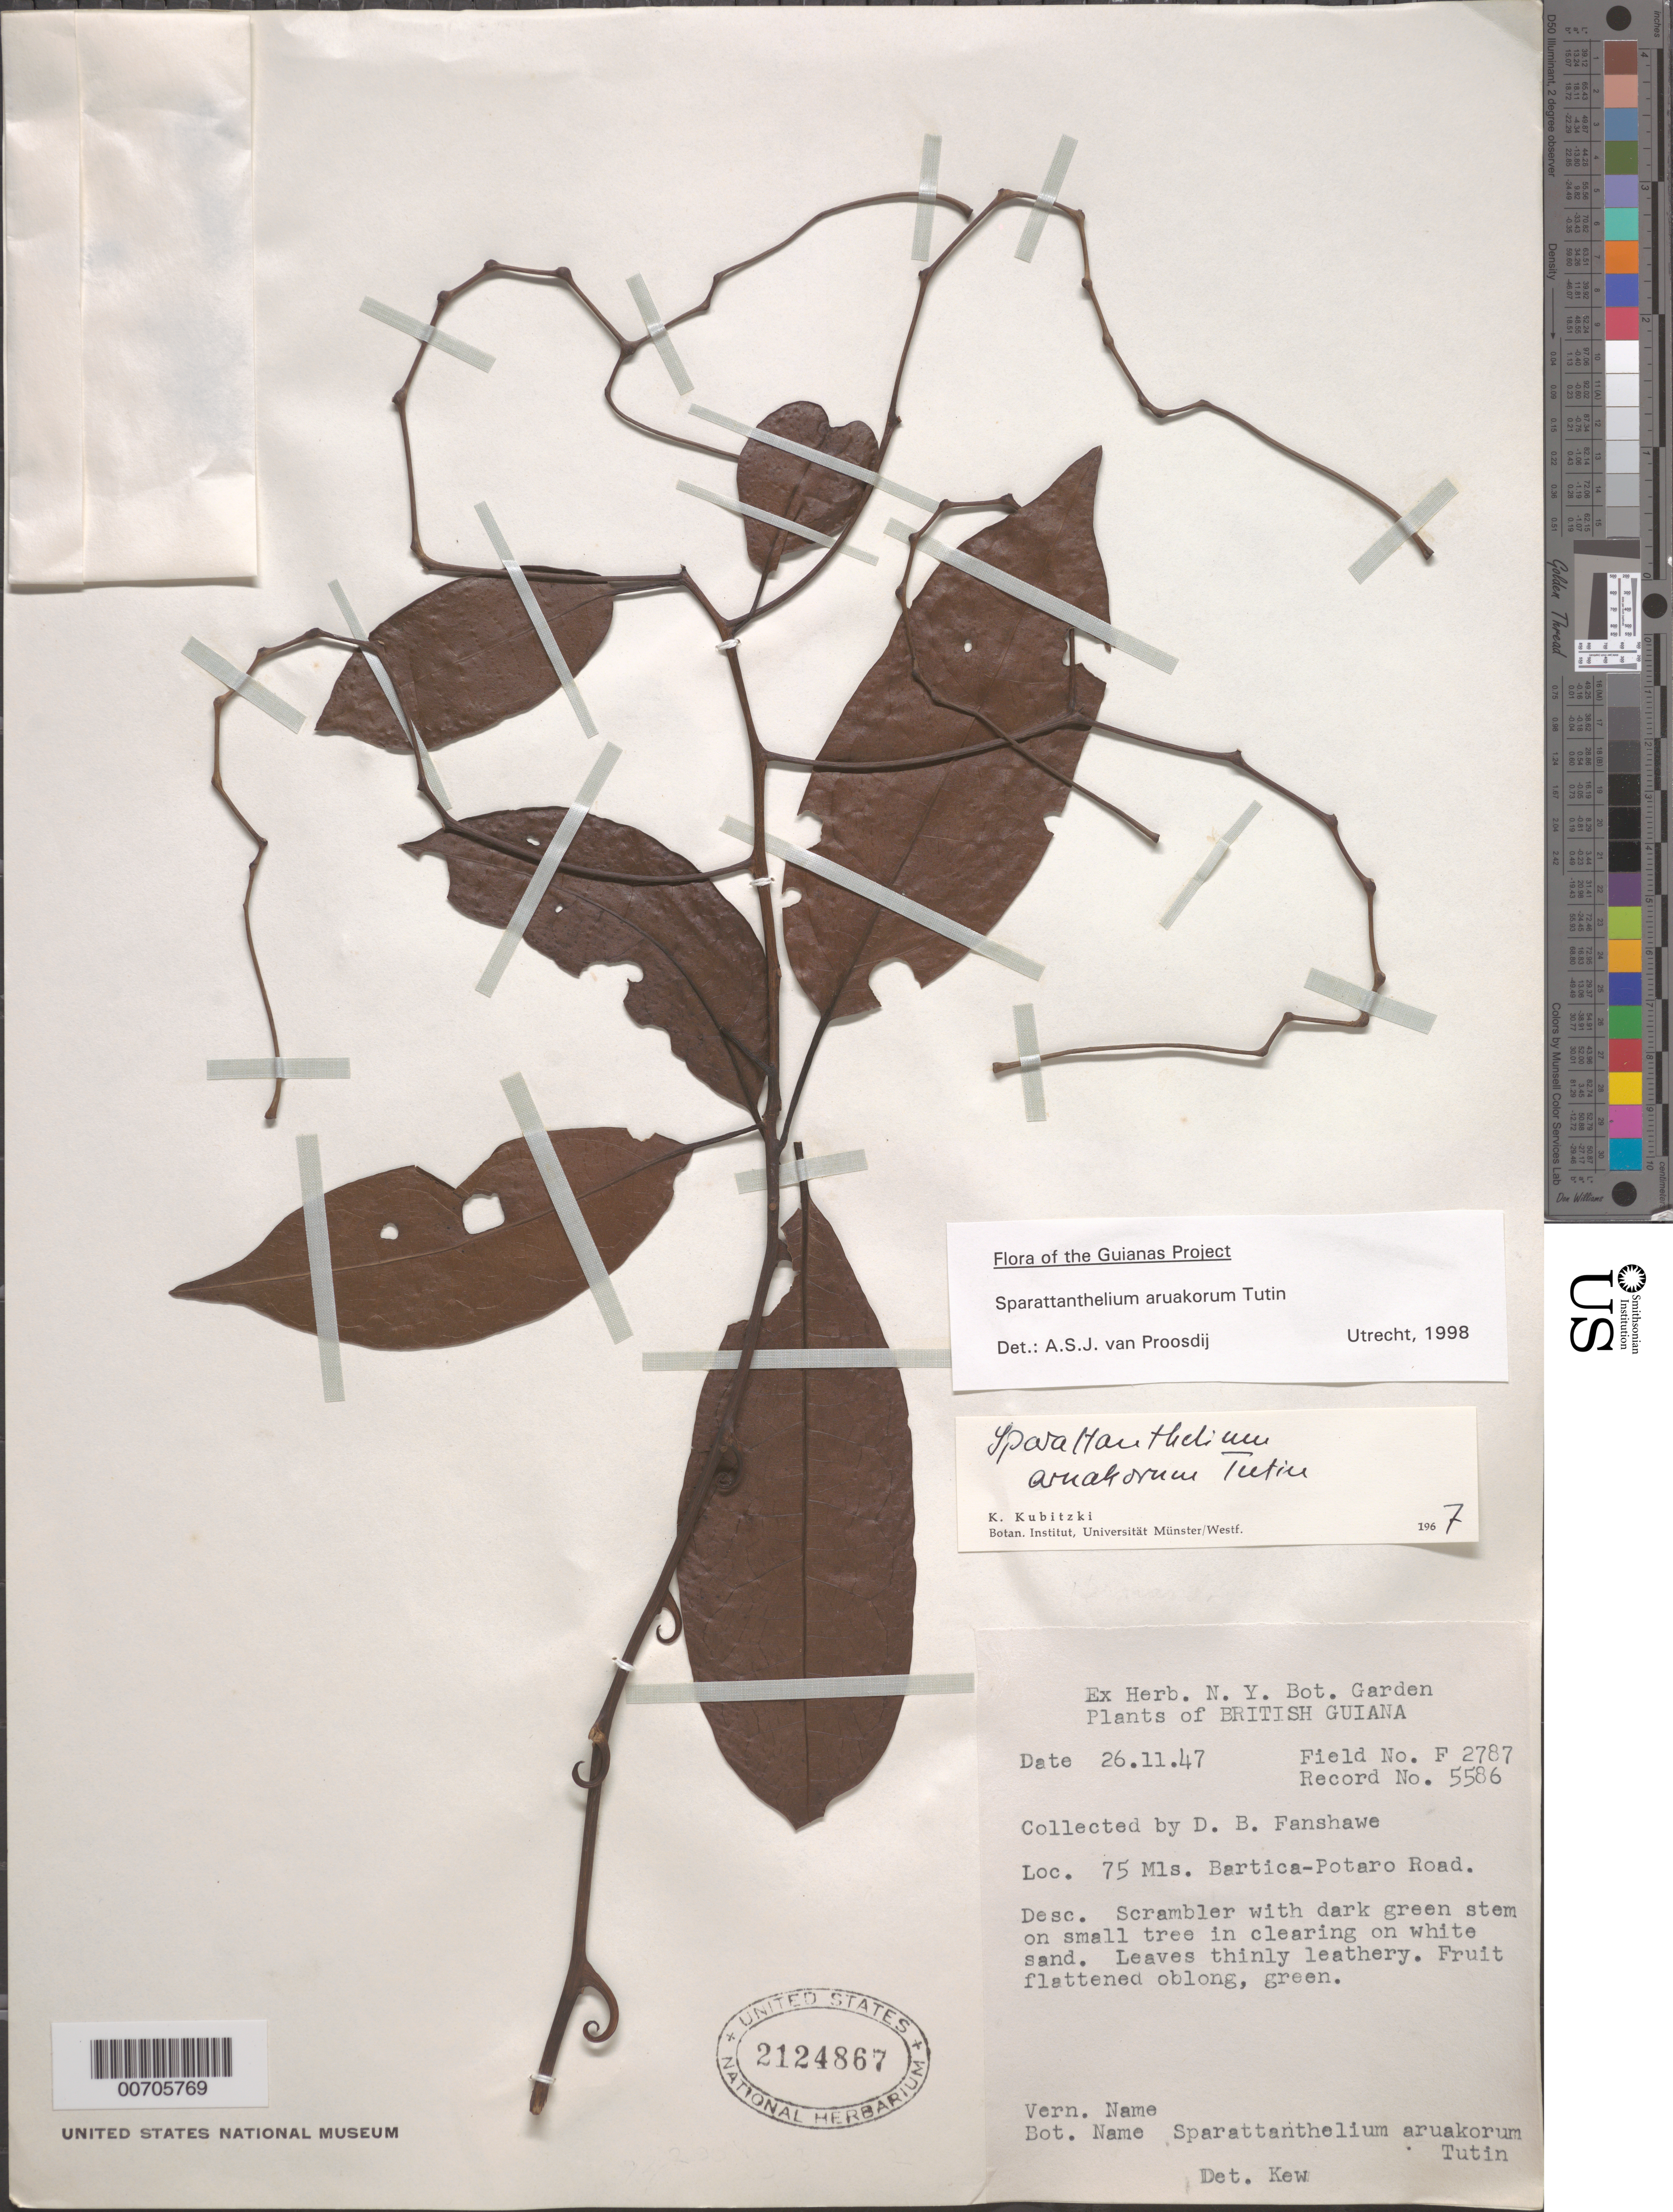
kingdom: Plantae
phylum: Tracheophyta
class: Magnoliopsida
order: Laurales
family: Hernandiaceae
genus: Sparattanthelium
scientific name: Sparattanthelium aruakorum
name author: Tutin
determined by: Proosdij, A. S. J. van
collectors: D. B. Fanshawe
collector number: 5586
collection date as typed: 26-Nov-47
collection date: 1947-11-26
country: Guyana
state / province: Cuyuni-Mazaruni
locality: Bartica-Potaro Road, mile 75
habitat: Clearing on white sand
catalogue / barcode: US 2124867